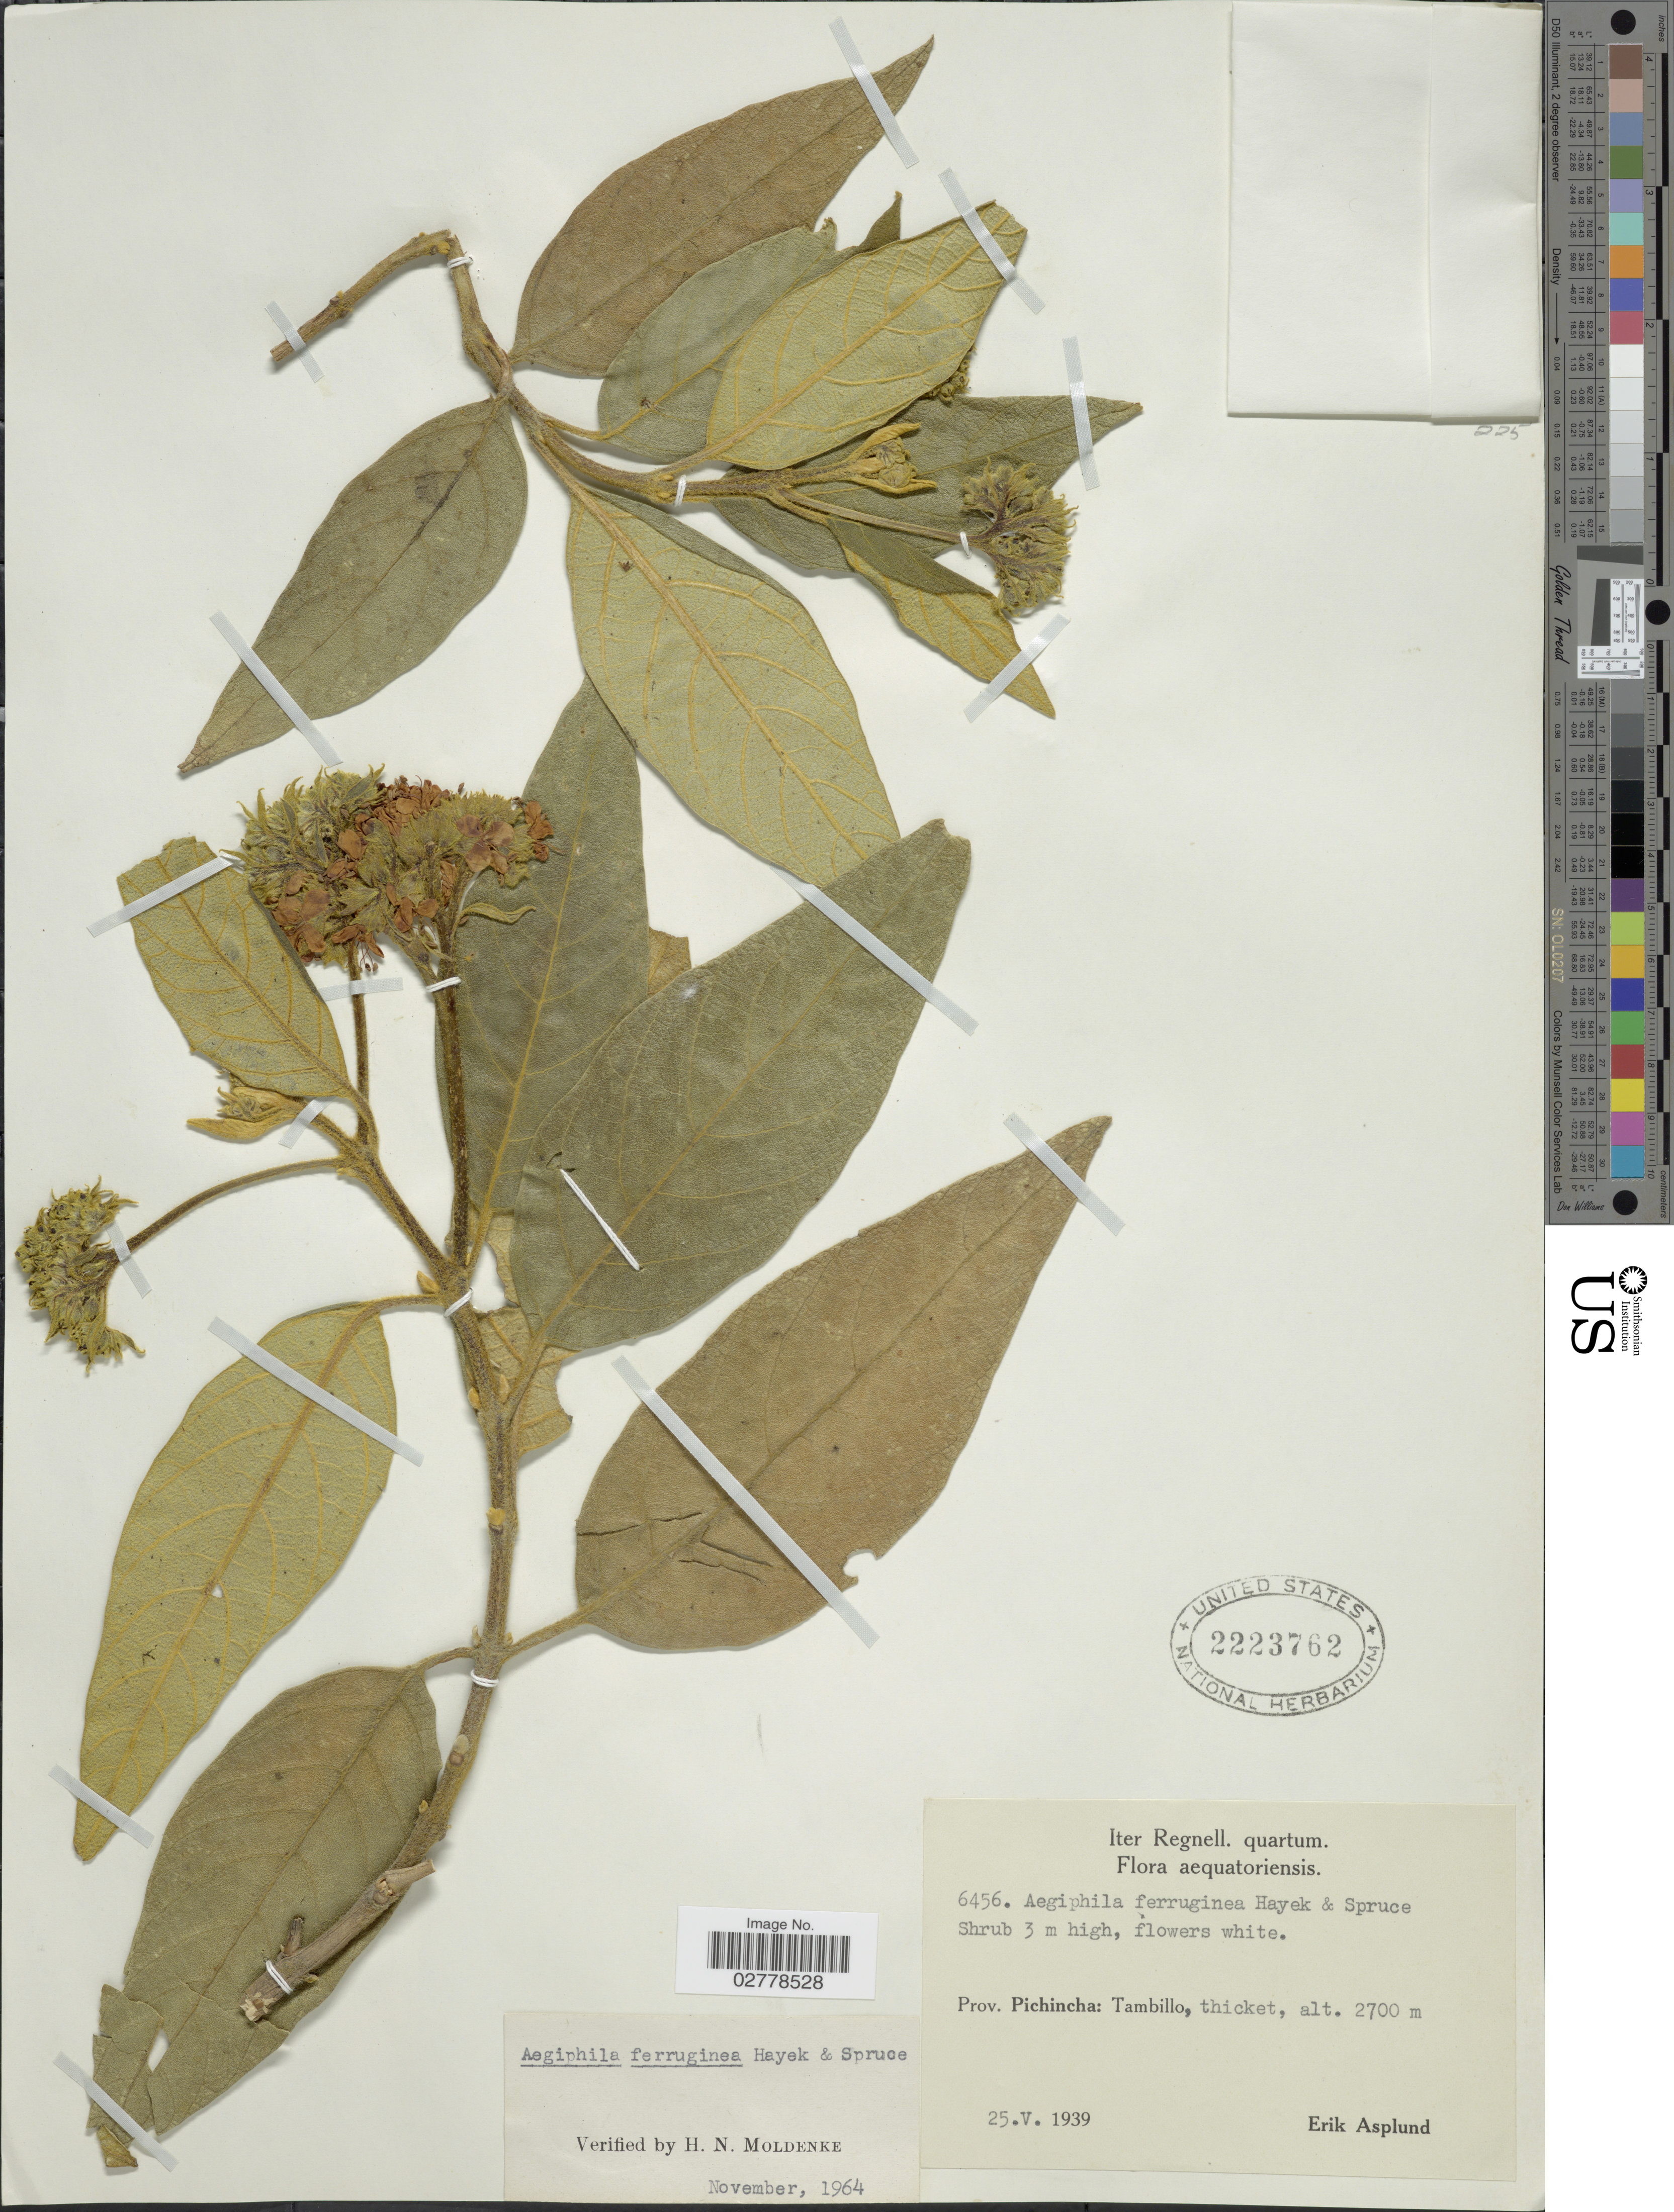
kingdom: Plantae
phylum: Tracheophyta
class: Magnoliopsida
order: Lamiales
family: Lamiaceae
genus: Aegiphila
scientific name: Aegiphila ferruginea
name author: Hayek & Spruce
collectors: E. Asplund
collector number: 6456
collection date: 1939-05-25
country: Ecuador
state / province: Pichincha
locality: Tambillo.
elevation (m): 2700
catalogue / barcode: US 2223762